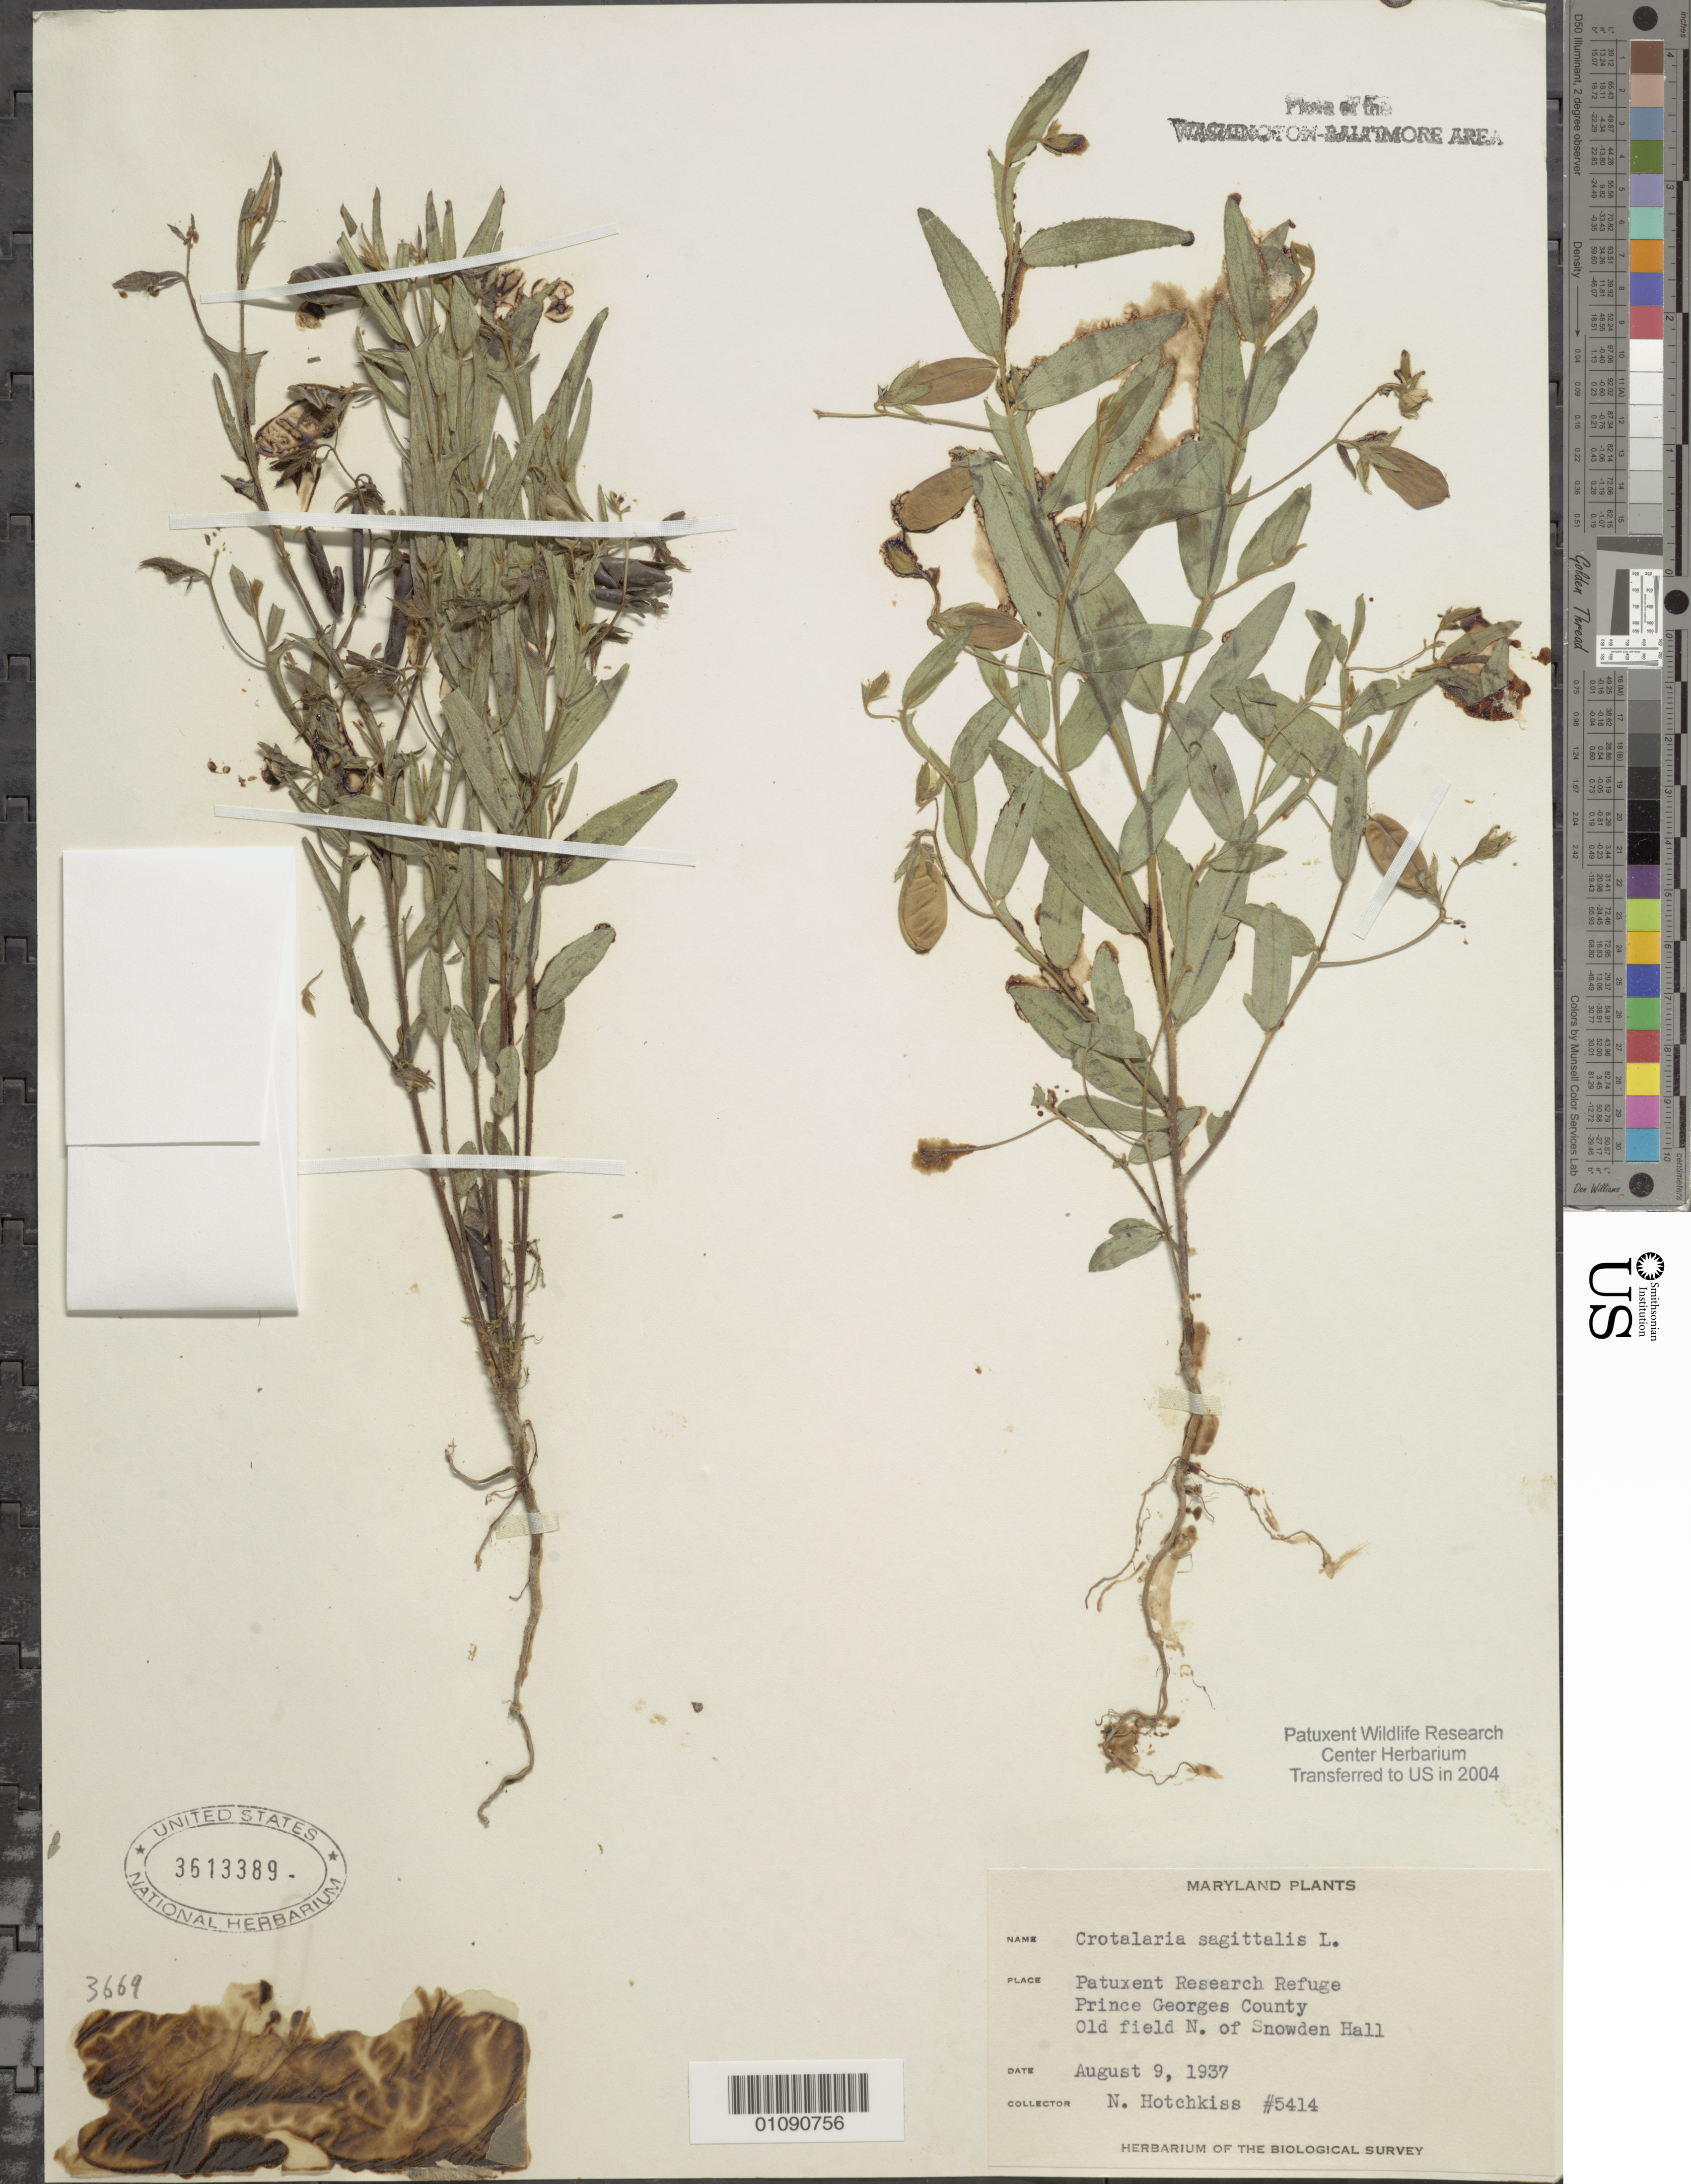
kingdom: Plantae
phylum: Tracheophyta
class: Magnoliopsida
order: Fabales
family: Fabaceae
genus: Crotalaria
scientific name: Crotalaria sagittalis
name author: L.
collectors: N. Hotchkiss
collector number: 5414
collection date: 1937-08-09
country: United States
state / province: Maryland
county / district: Prince George's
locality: Patuxent Wildlife Refuge, N. of Snowden Hall.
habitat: Old field.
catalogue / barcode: US 3613389